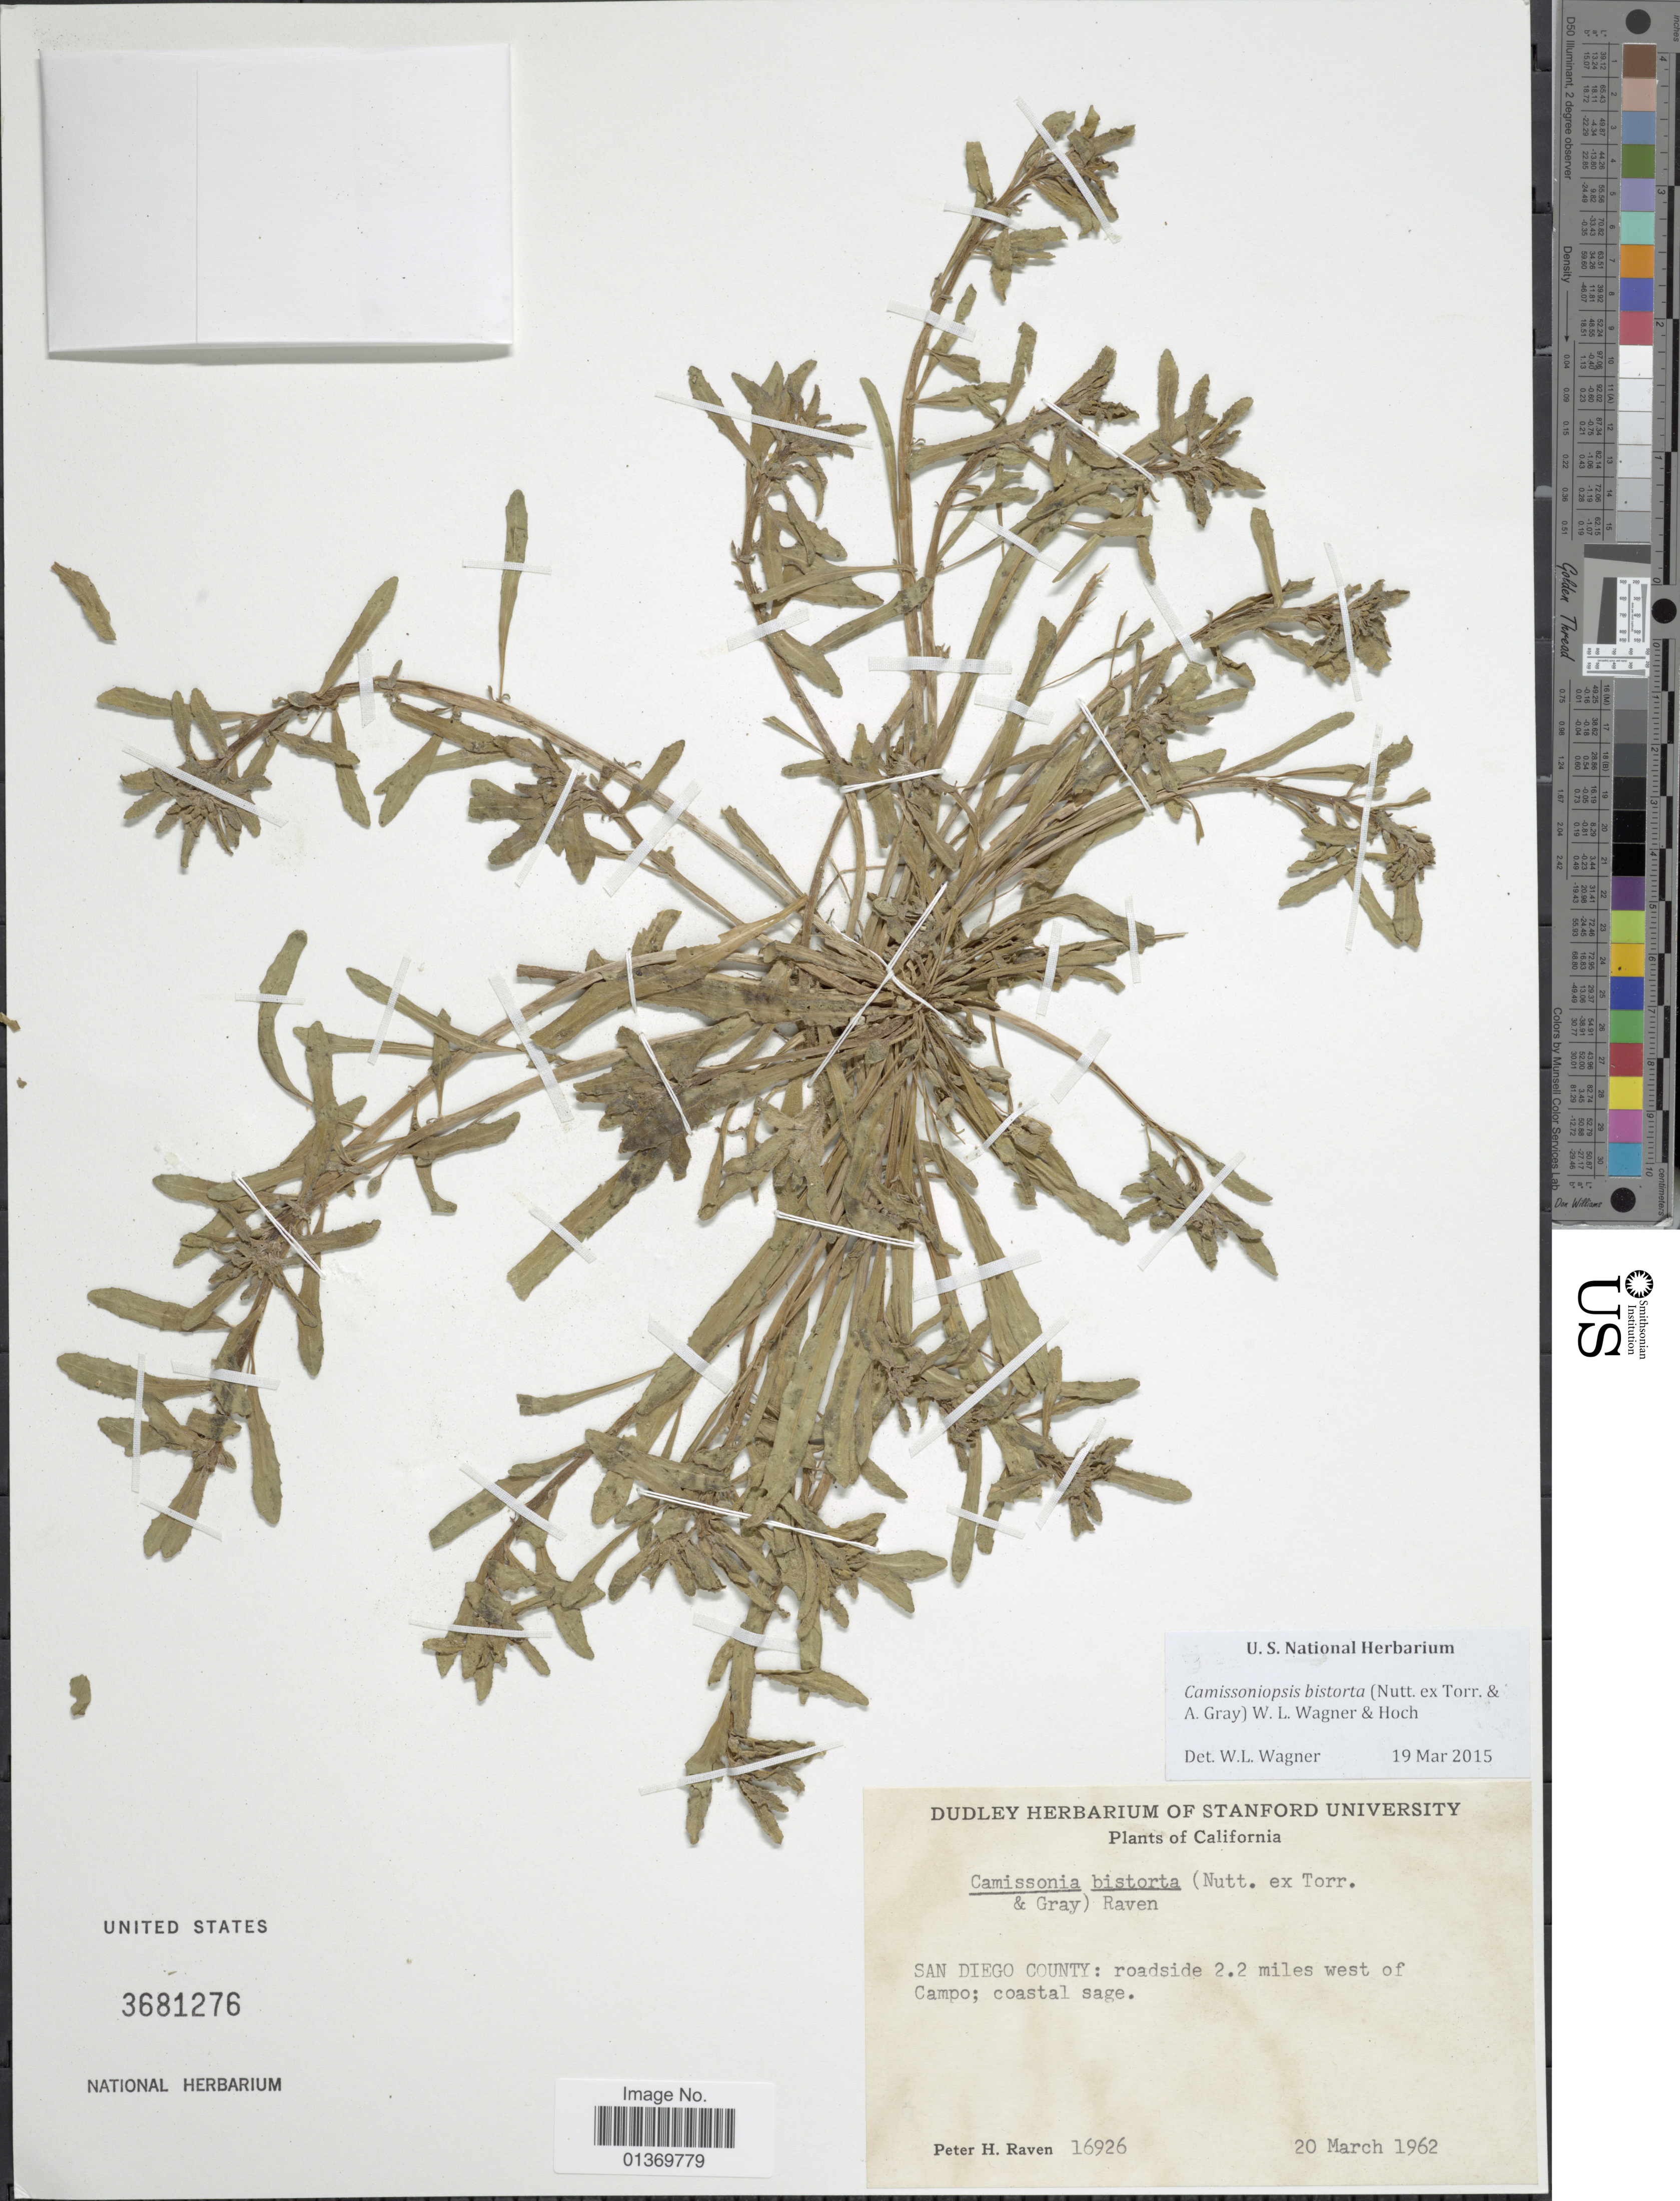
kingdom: Plantae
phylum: Tracheophyta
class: Magnoliopsida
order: Myrtales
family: Onagraceae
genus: Camissoniopsis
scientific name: Camissoniopsis bistorta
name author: (Nutt. ex Torr. & A. Gray) W.L. Wagner & Hoch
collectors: P. H. Raven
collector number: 16926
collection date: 1962-03-20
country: United States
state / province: California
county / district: San Diego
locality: San Diego County: roadside 2.2 miles west of Campo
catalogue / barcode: US 3681276